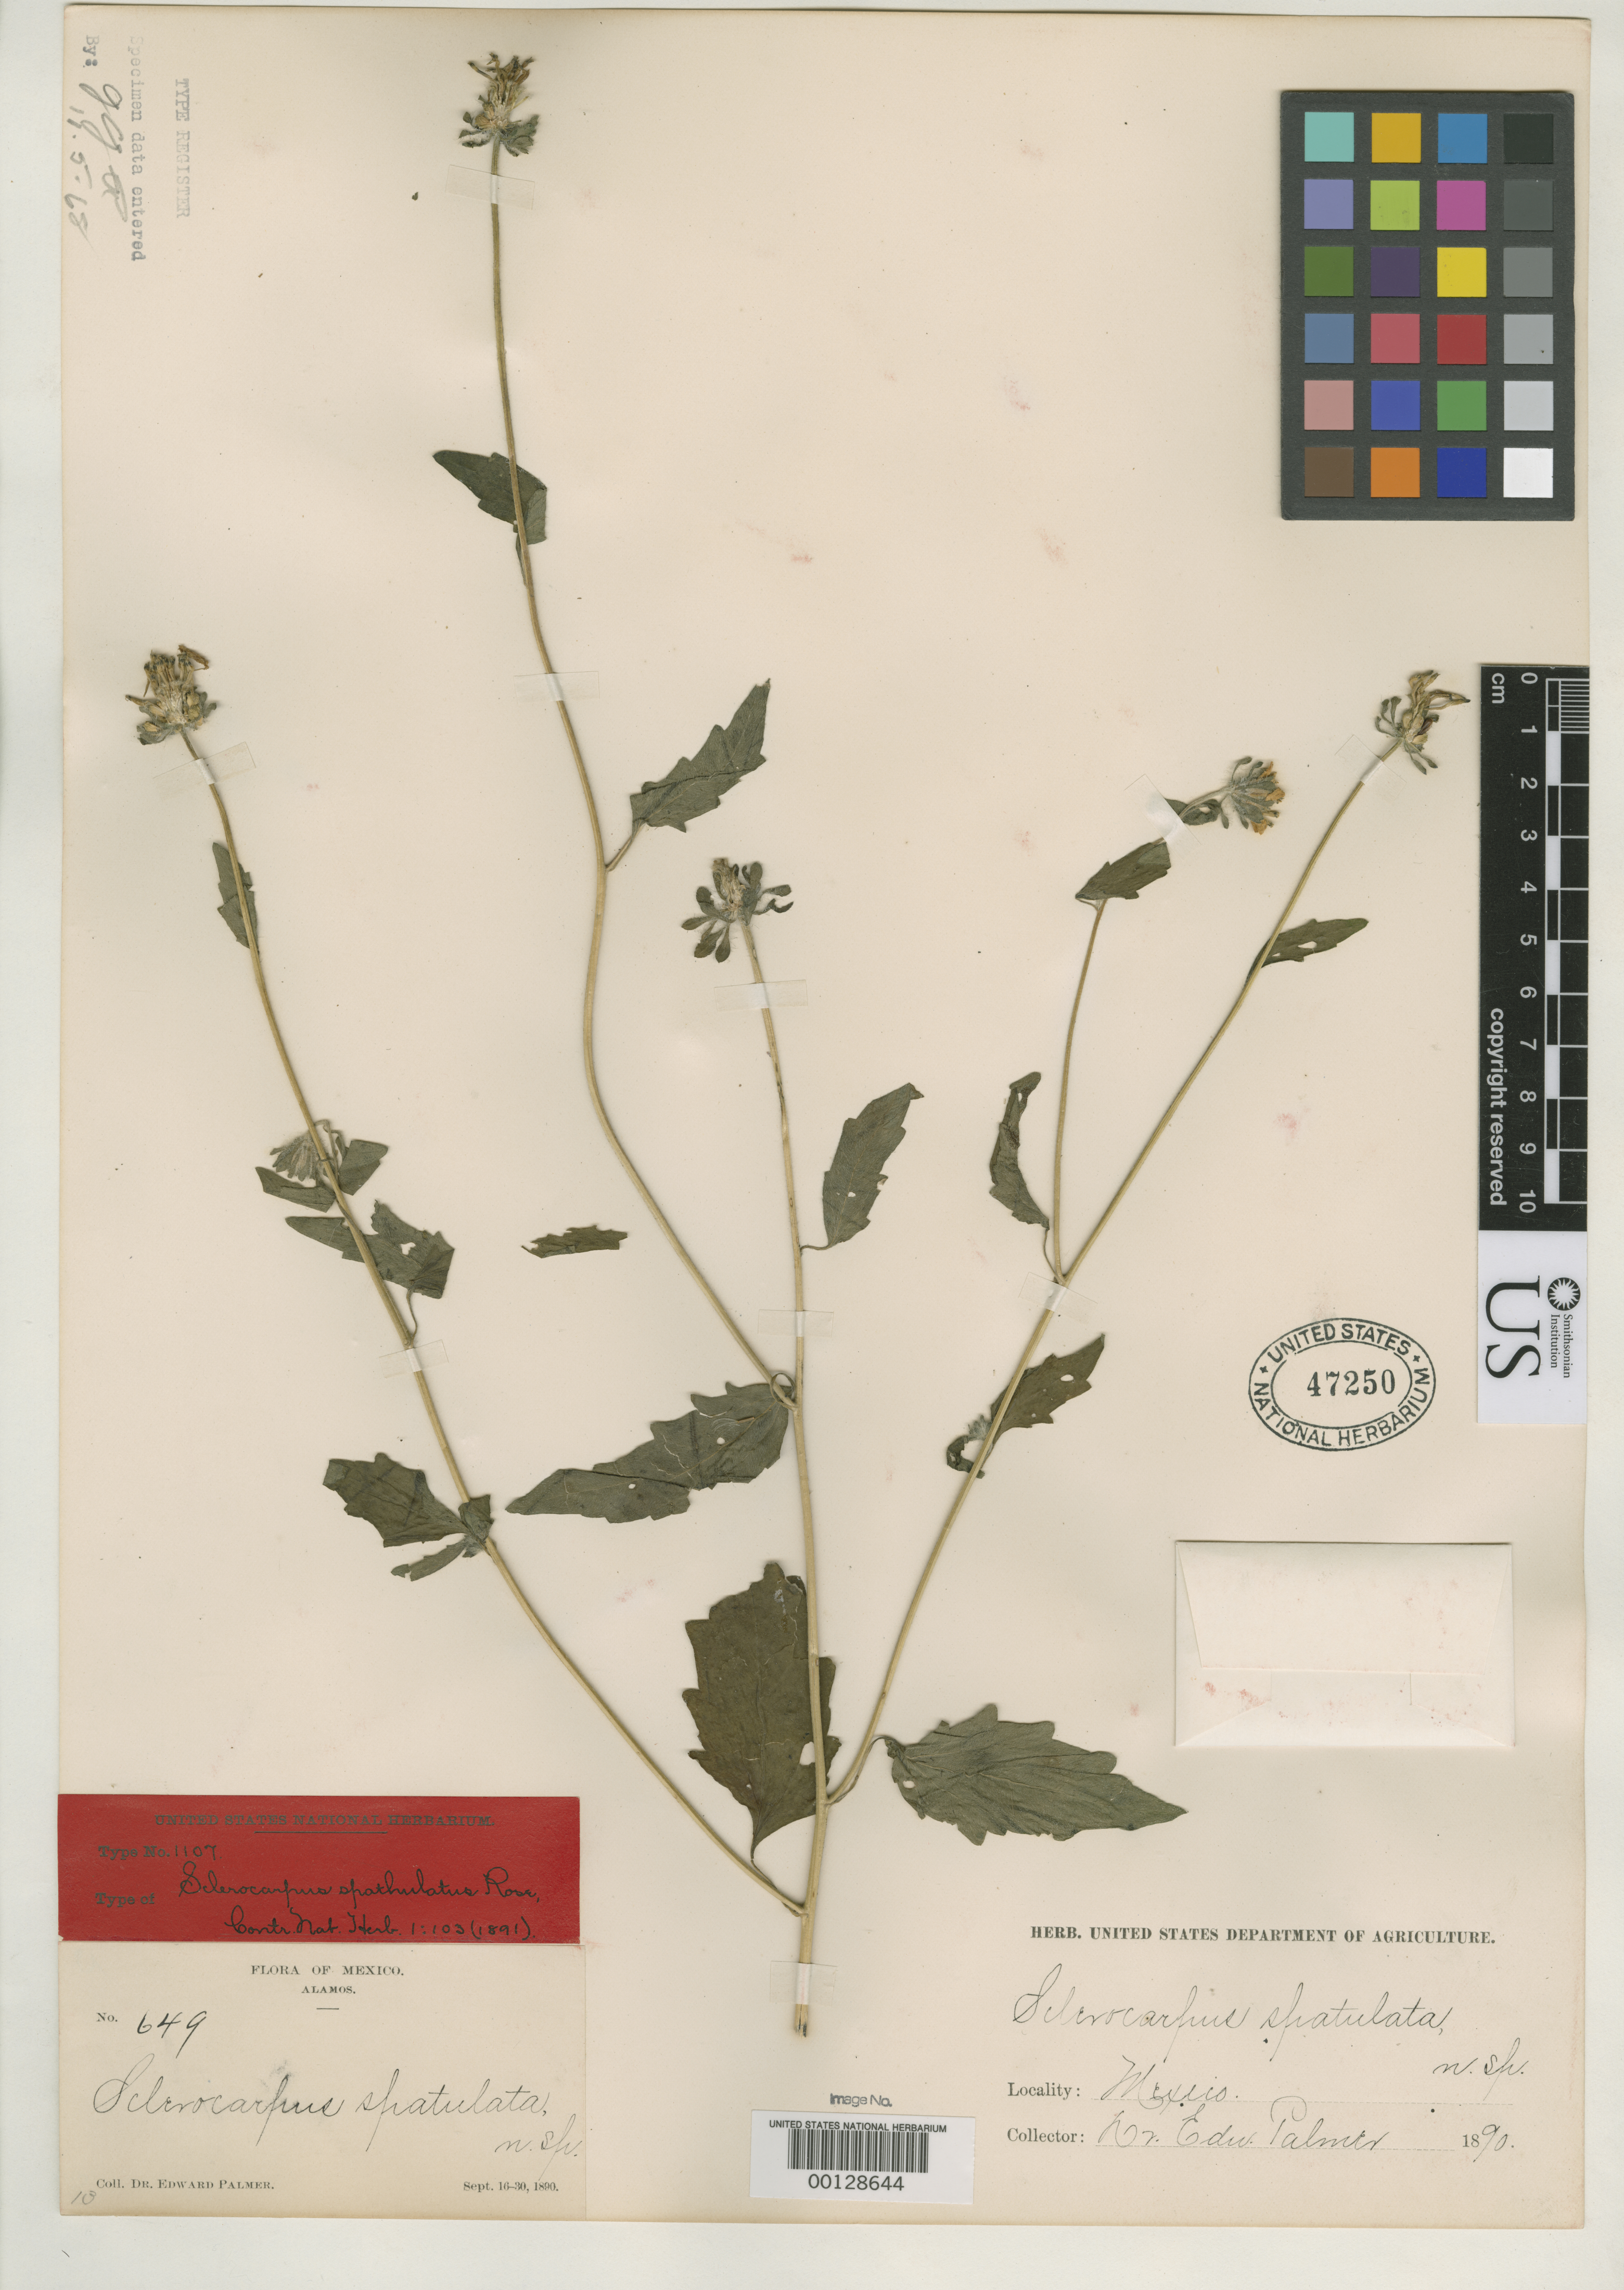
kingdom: Plantae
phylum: Tracheophyta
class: Magnoliopsida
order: Asterales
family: Asteraceae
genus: Sclerocarpus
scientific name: Sclerocarpus spatulatus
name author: Rose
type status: Type Collection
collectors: E. Palmer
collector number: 649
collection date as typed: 16 Sep 1890 to 30 Sep 1890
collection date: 1890-09-16/1890-09-30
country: Mexico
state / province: Sonora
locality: Alamos.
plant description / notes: One of three original US sheets (47250, 47251, 47252), none clearly the holotype.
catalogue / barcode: US 47250